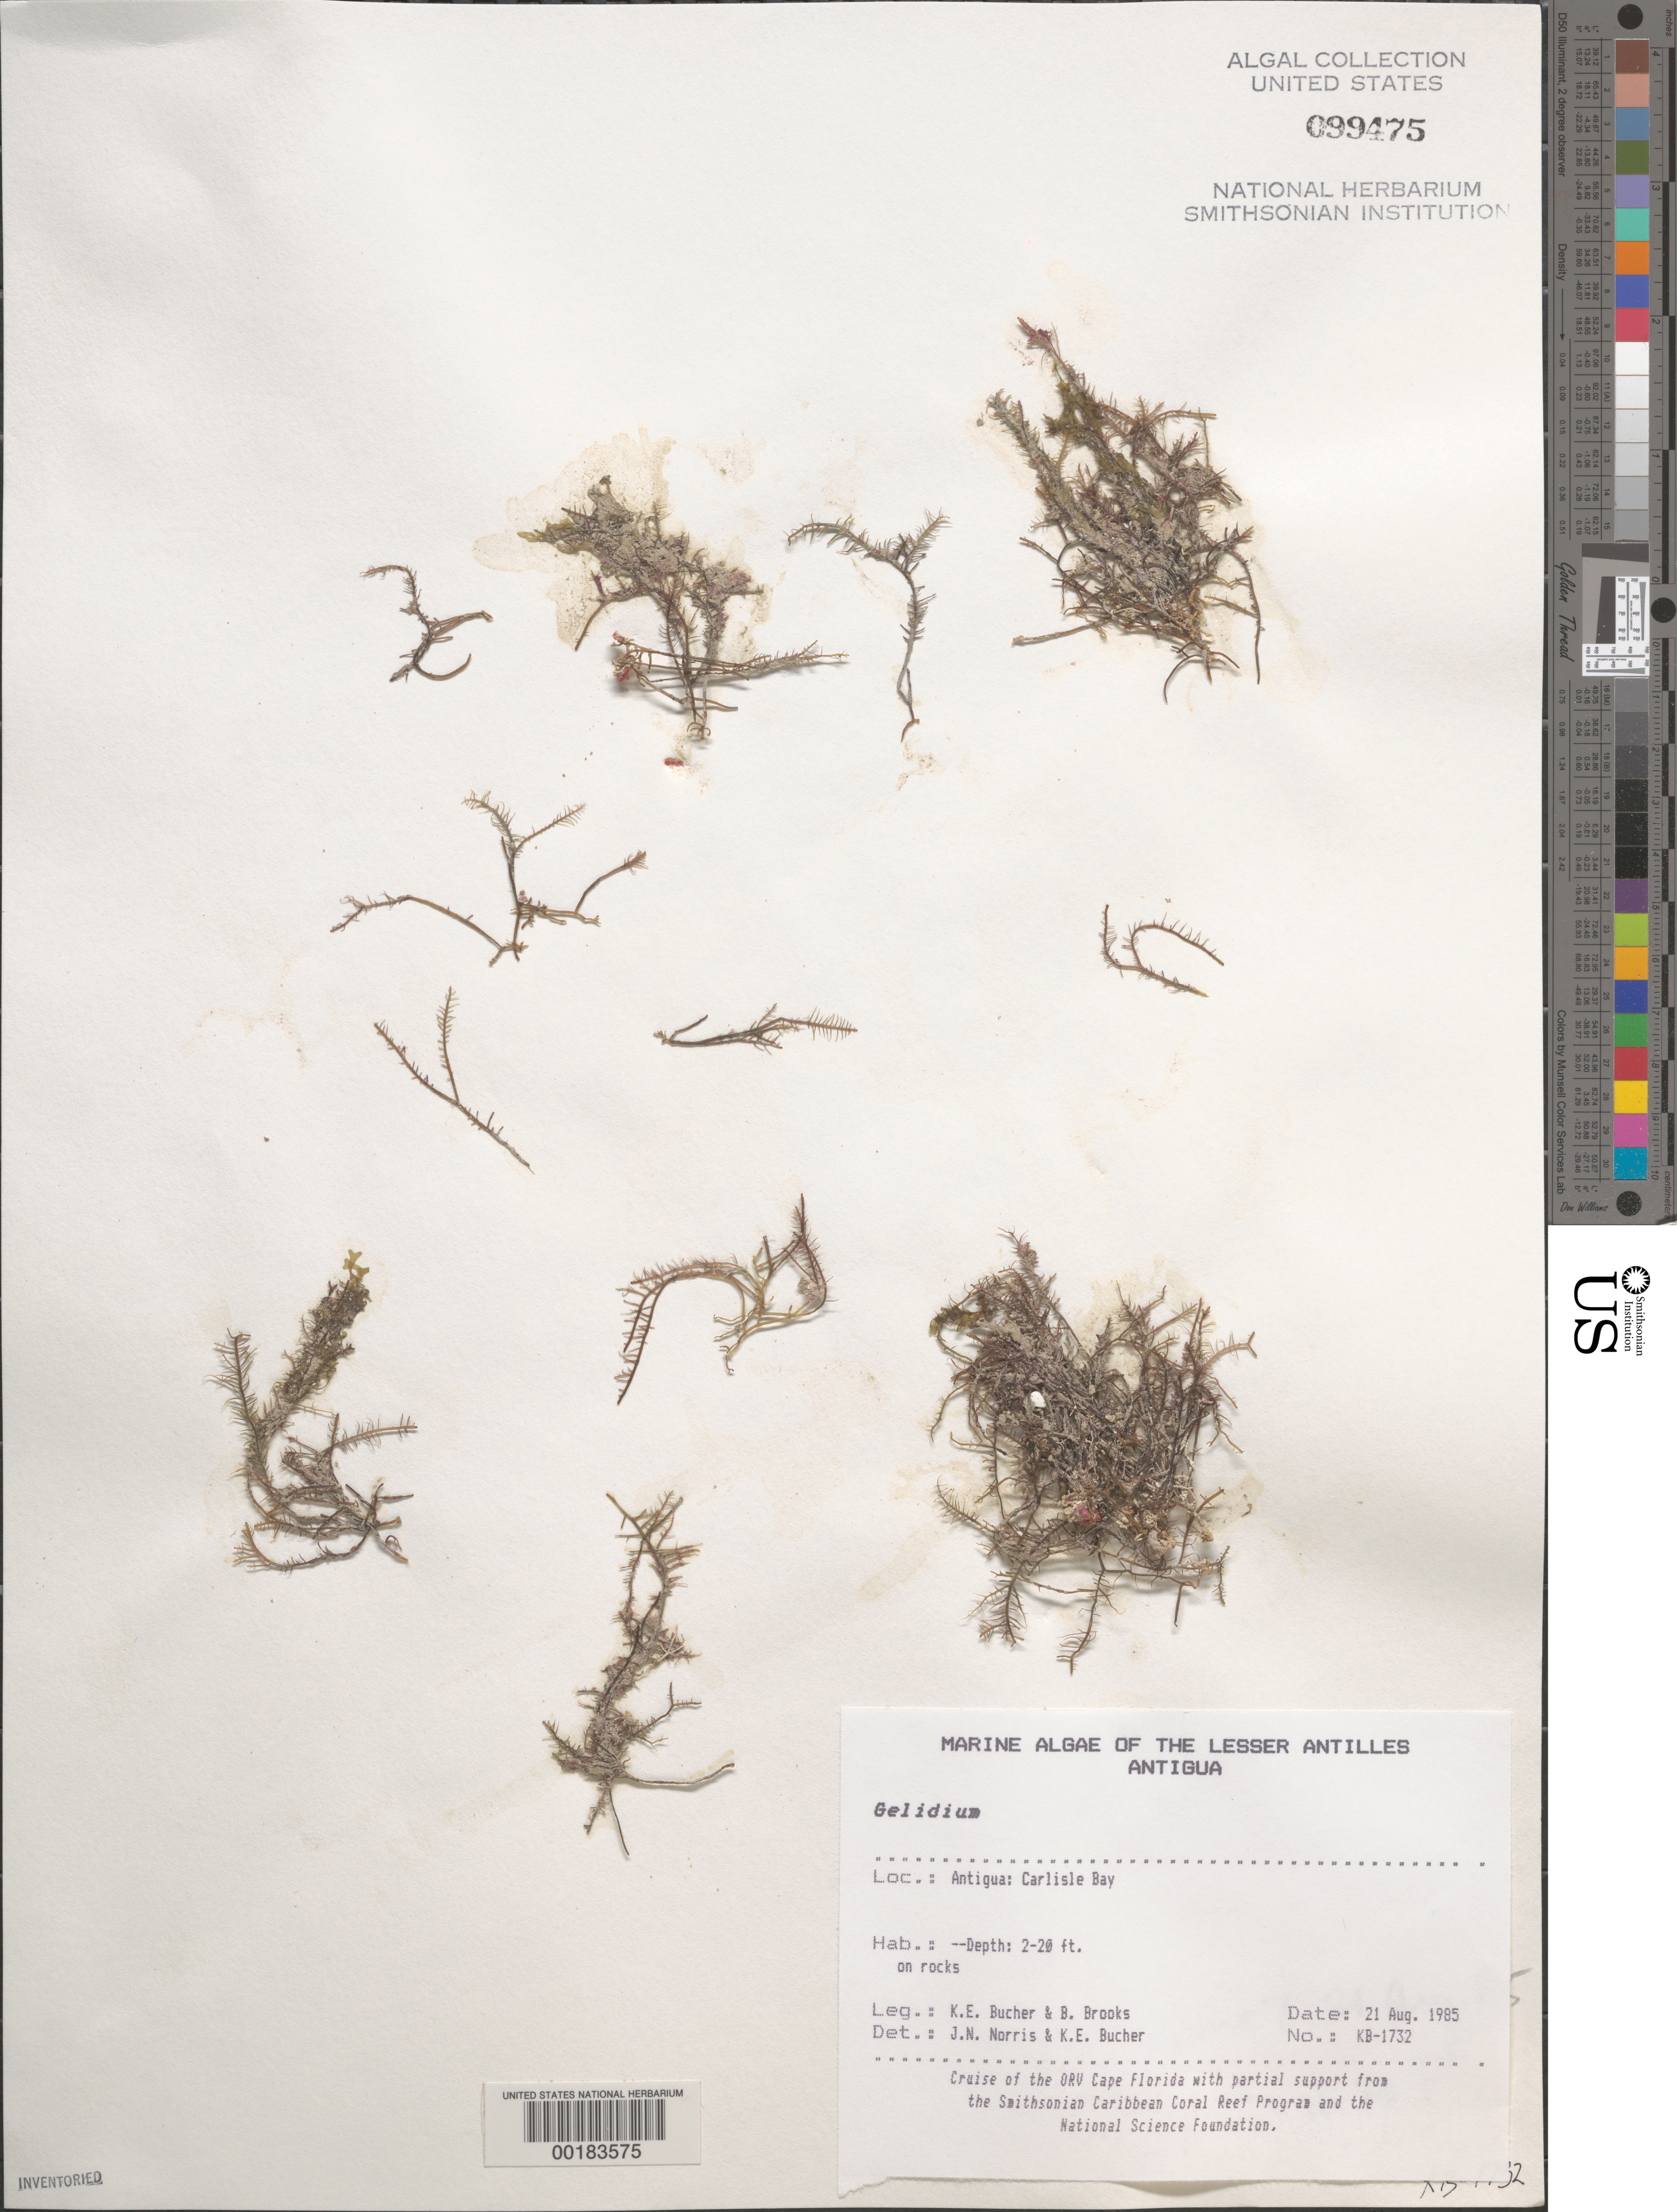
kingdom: Plantae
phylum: Rhodophyta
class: Florideophyceae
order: Gelidiales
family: Gelidiaceae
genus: Gelidium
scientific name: Gelidium sp.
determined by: Norris, J. N.; Bucher, K. E.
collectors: K. E. Bucher & B. Brooks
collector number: KB-1732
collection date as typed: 21 Aug 1985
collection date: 1985-08-21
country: Antigua and Barbuda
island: Antigua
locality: Carlisle Bay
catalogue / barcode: US 99475